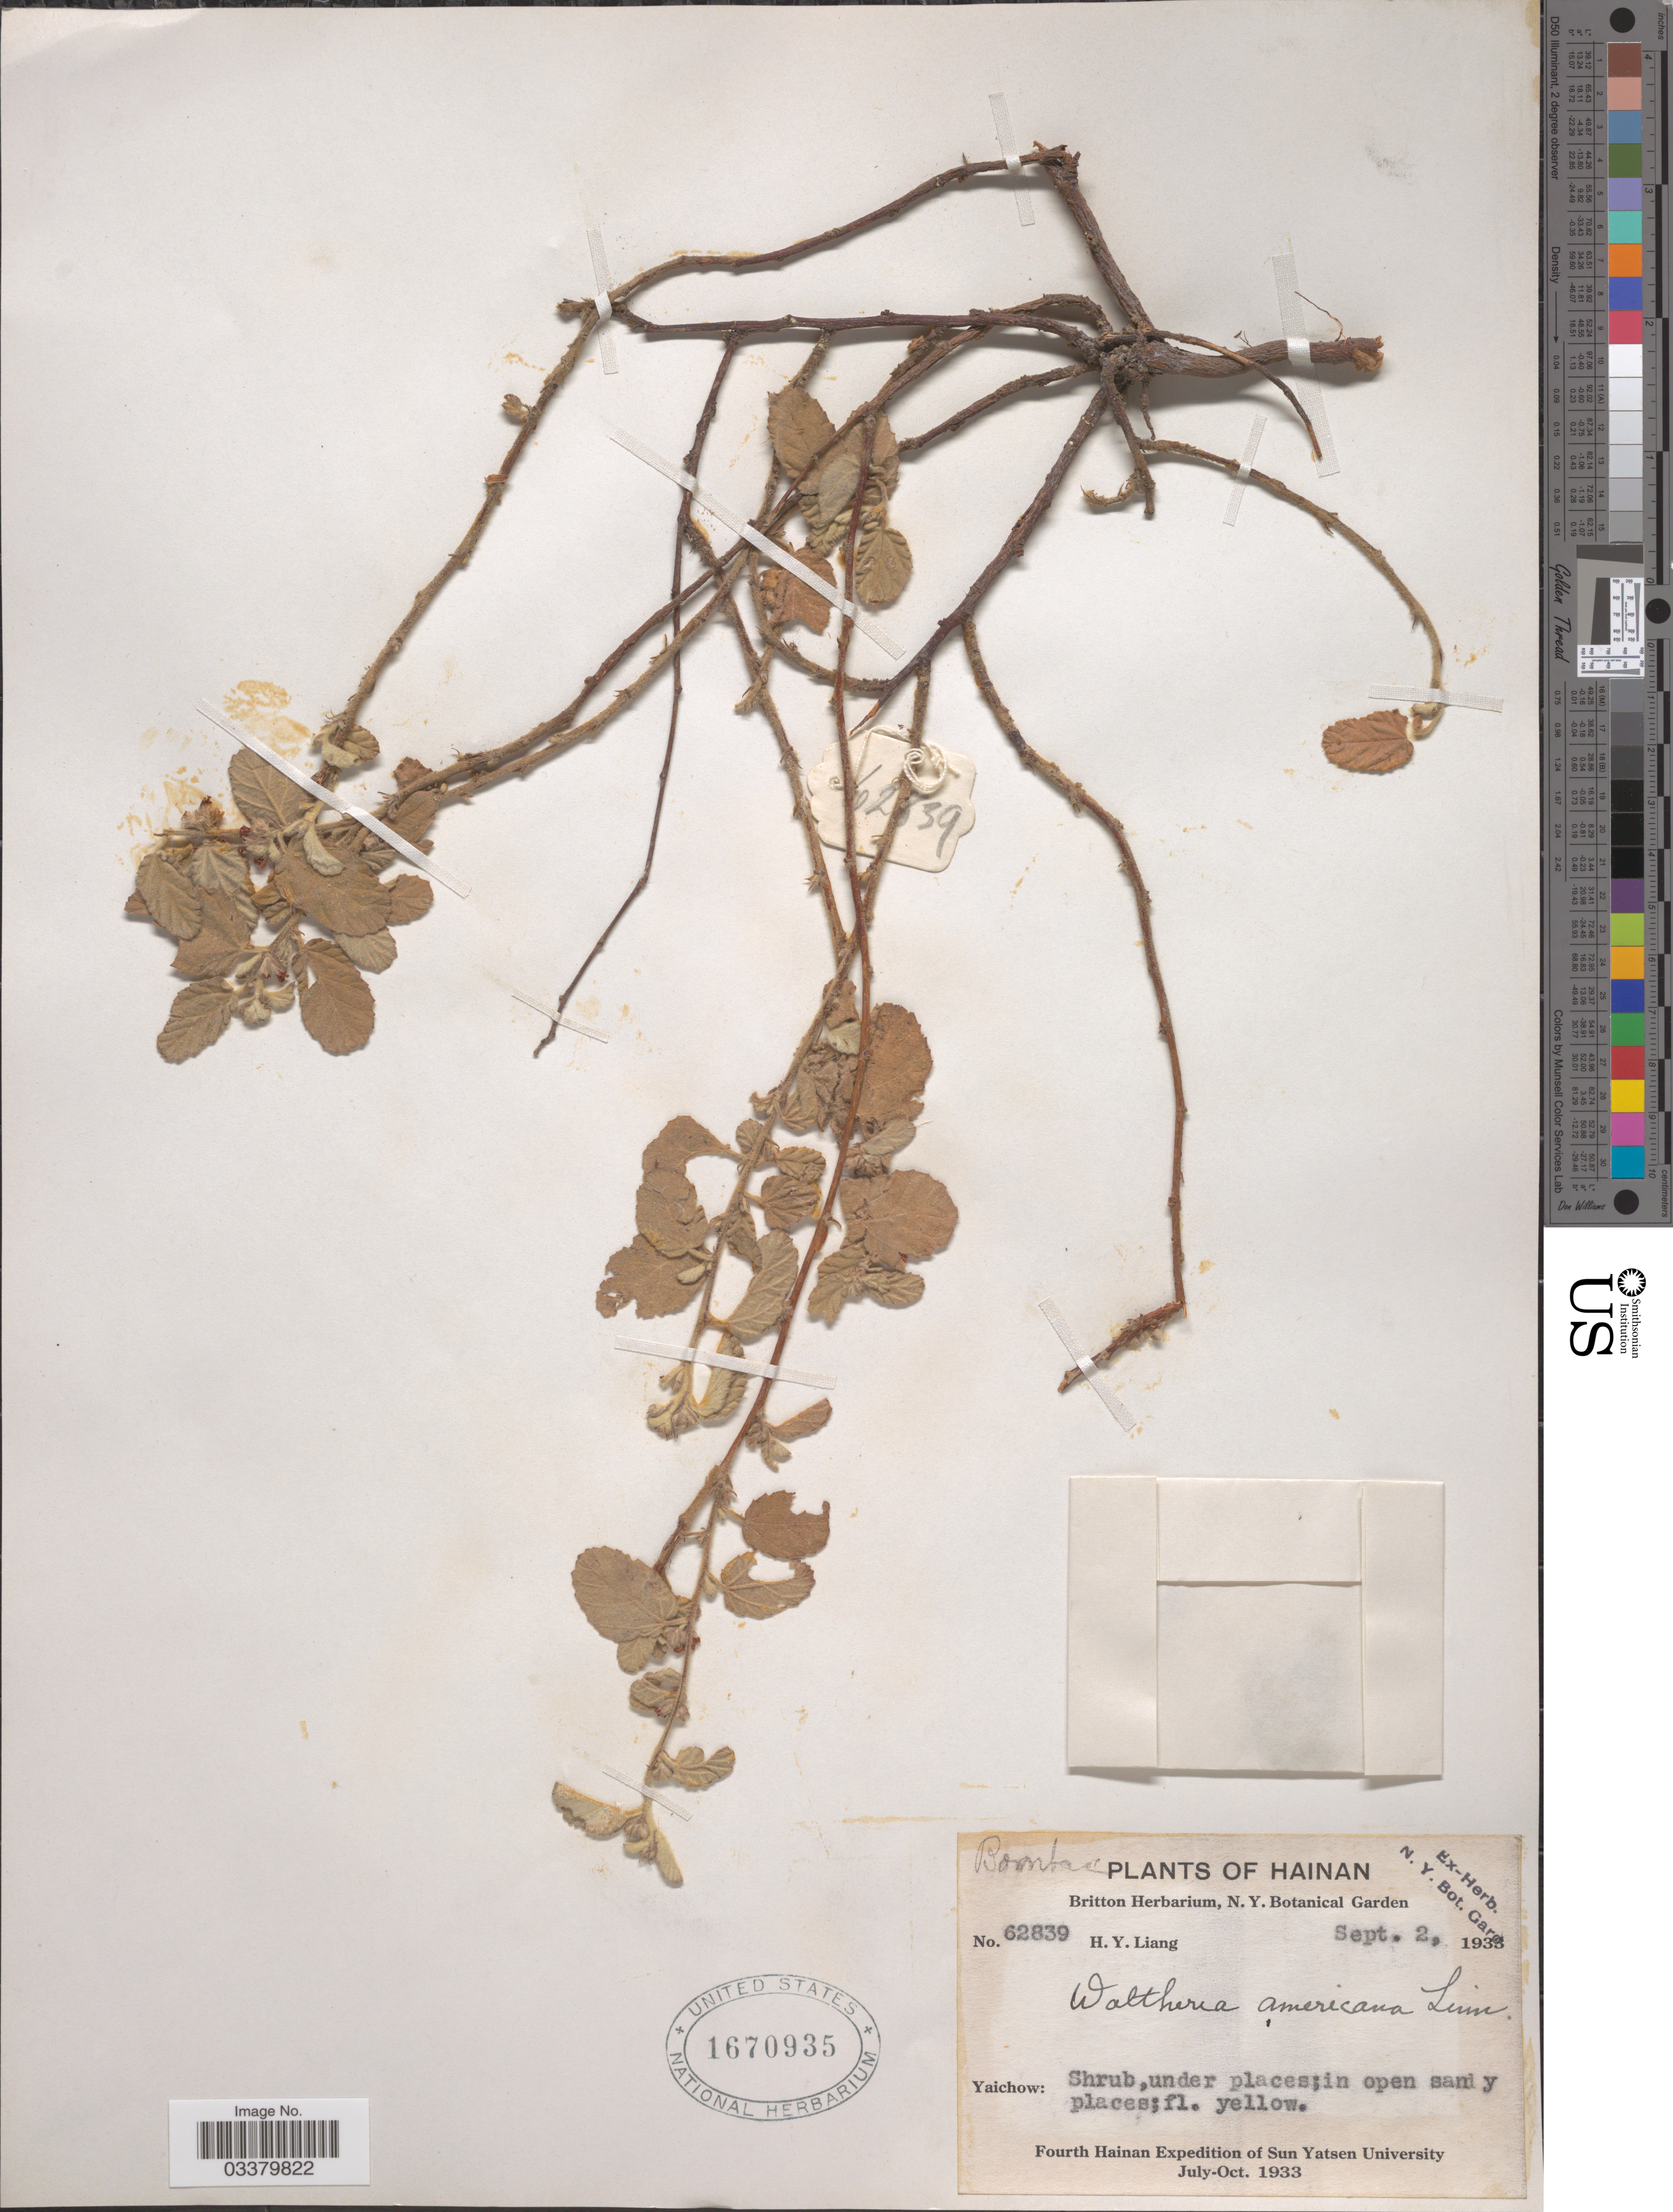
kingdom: Plantae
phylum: Tracheophyta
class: Magnoliopsida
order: Malvales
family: Malvaceae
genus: Waltheria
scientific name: Waltheria indica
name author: L.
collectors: H. Y. Liang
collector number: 62839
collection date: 1933-09-02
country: China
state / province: Hainan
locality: Yaichow.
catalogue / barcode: US 1670935